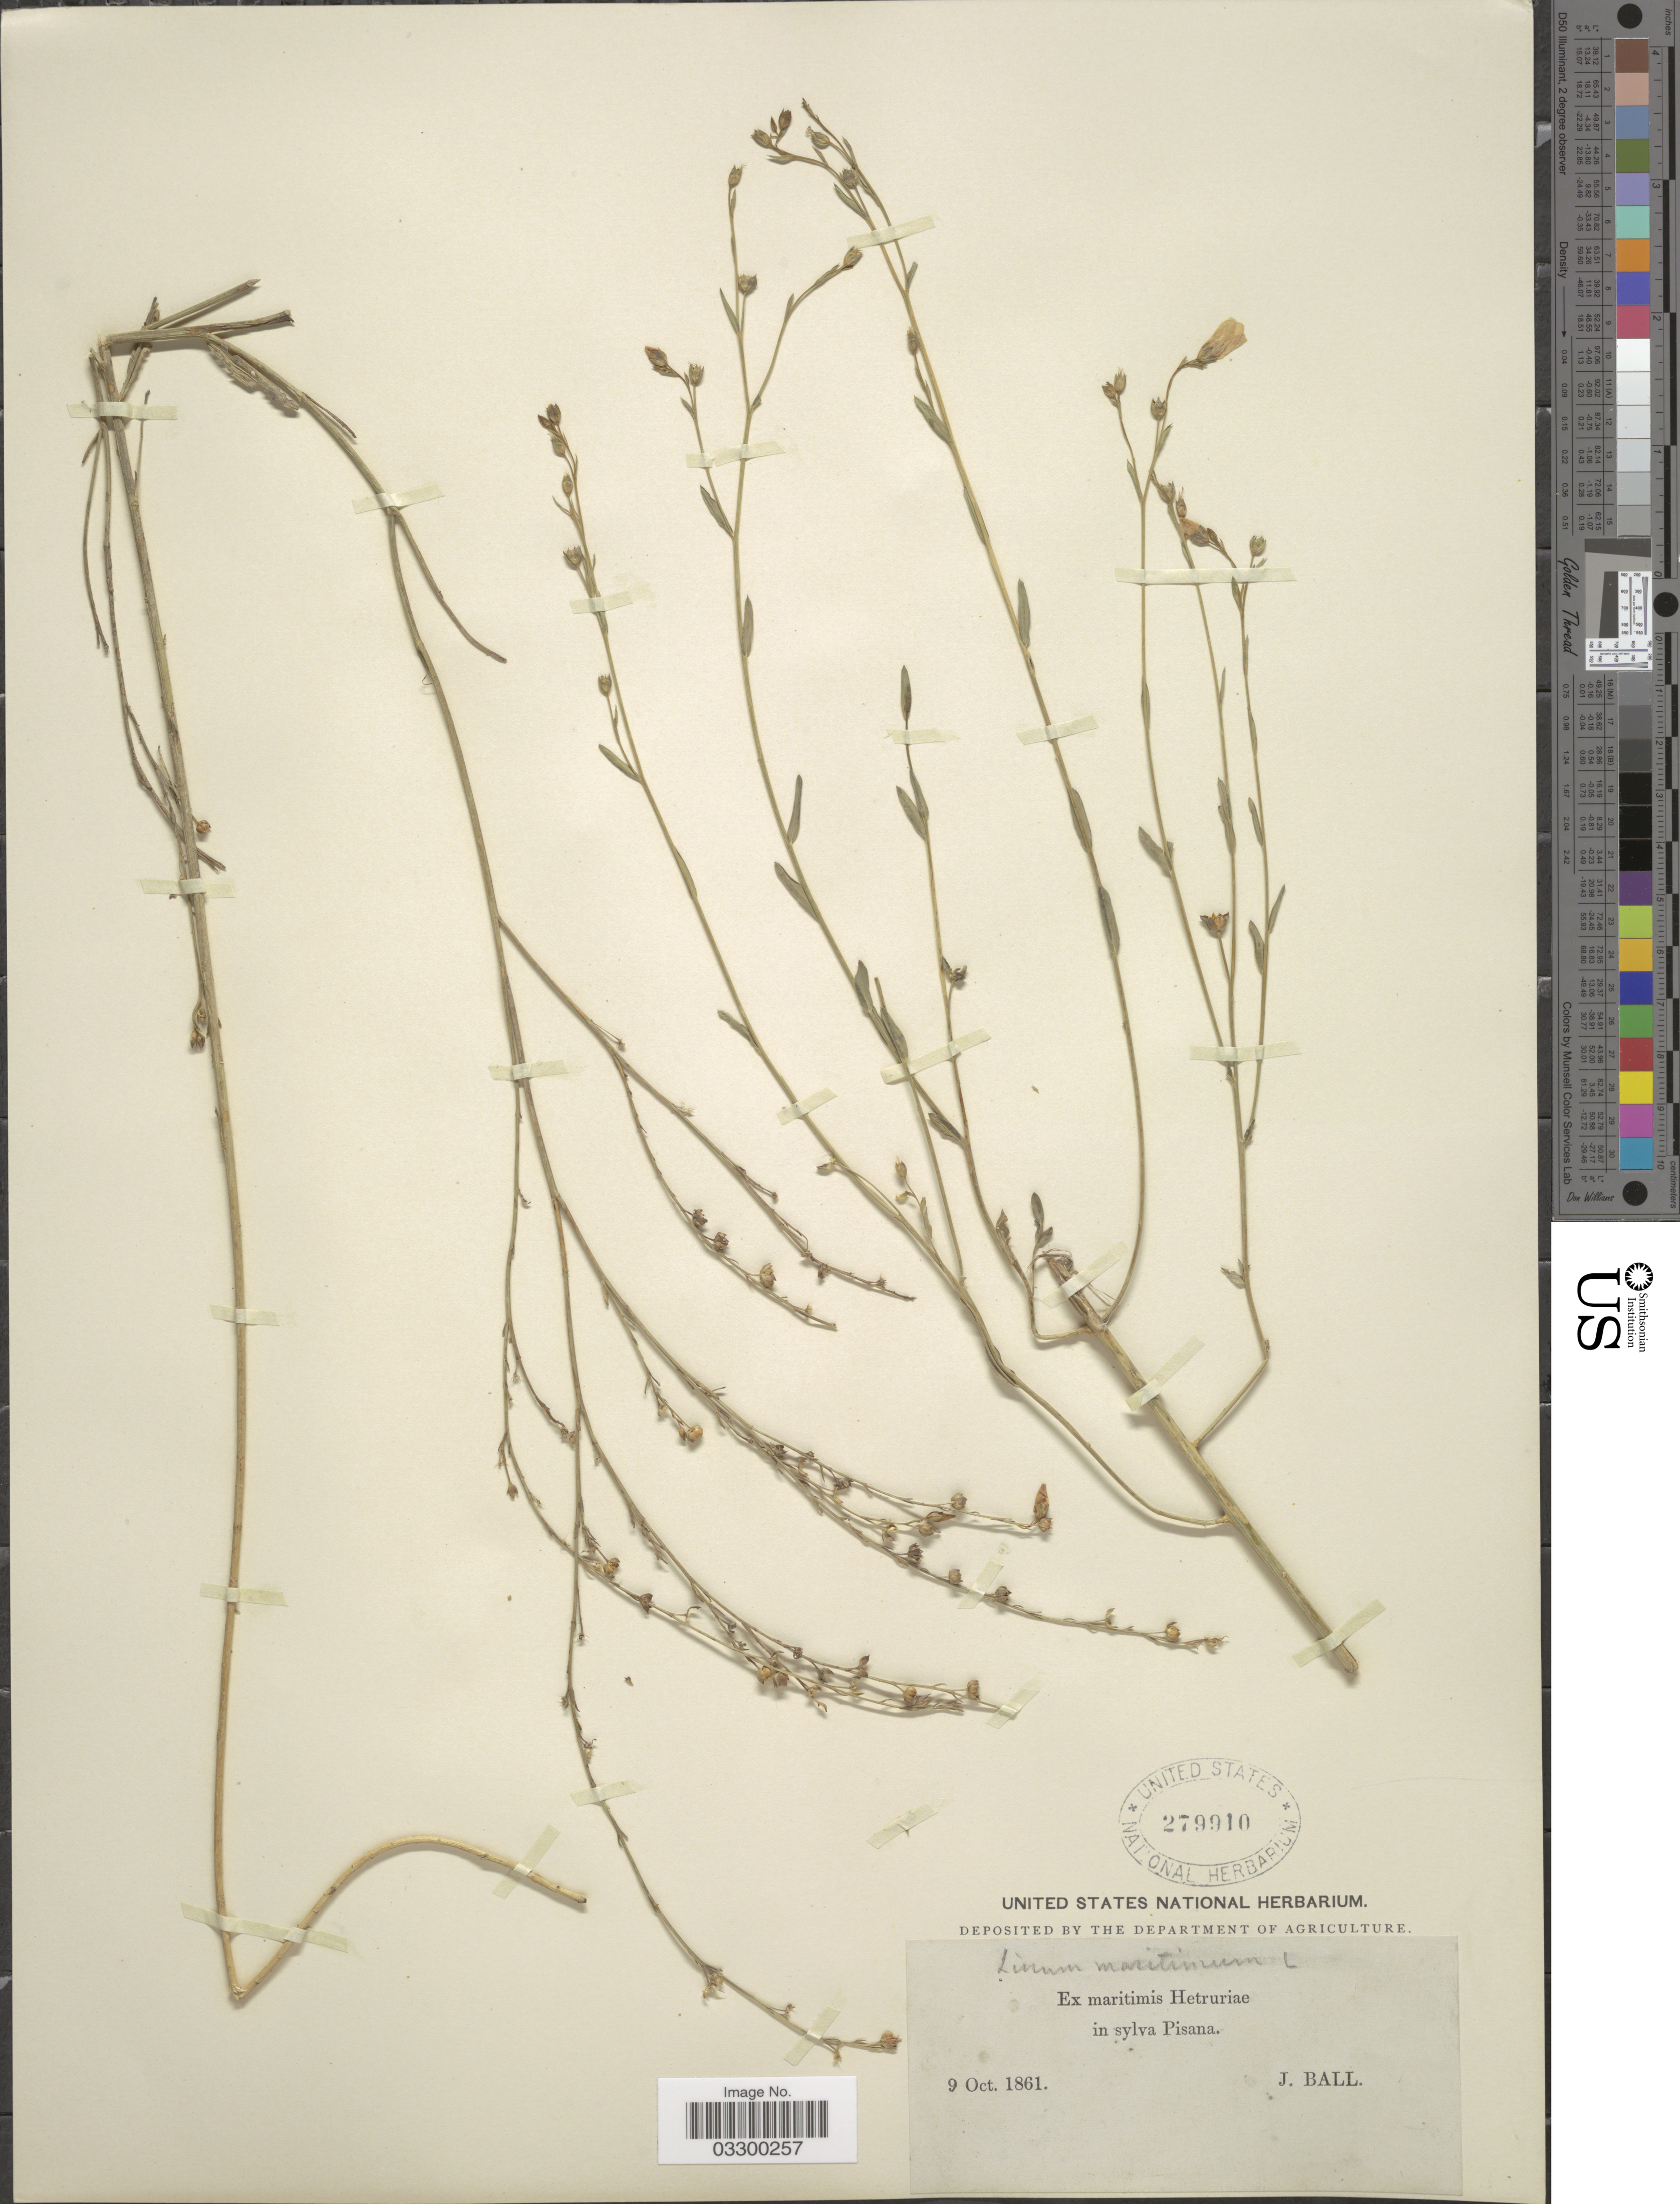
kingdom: Plantae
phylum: Tracheophyta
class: Magnoliopsida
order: Malpighiales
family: Linaceae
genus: Linum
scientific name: Linum maritimum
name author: L.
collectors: J. Ball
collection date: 1861-10-09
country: Italy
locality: Ex maritimis Hetruriae in sylva Pisana.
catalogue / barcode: US 279910